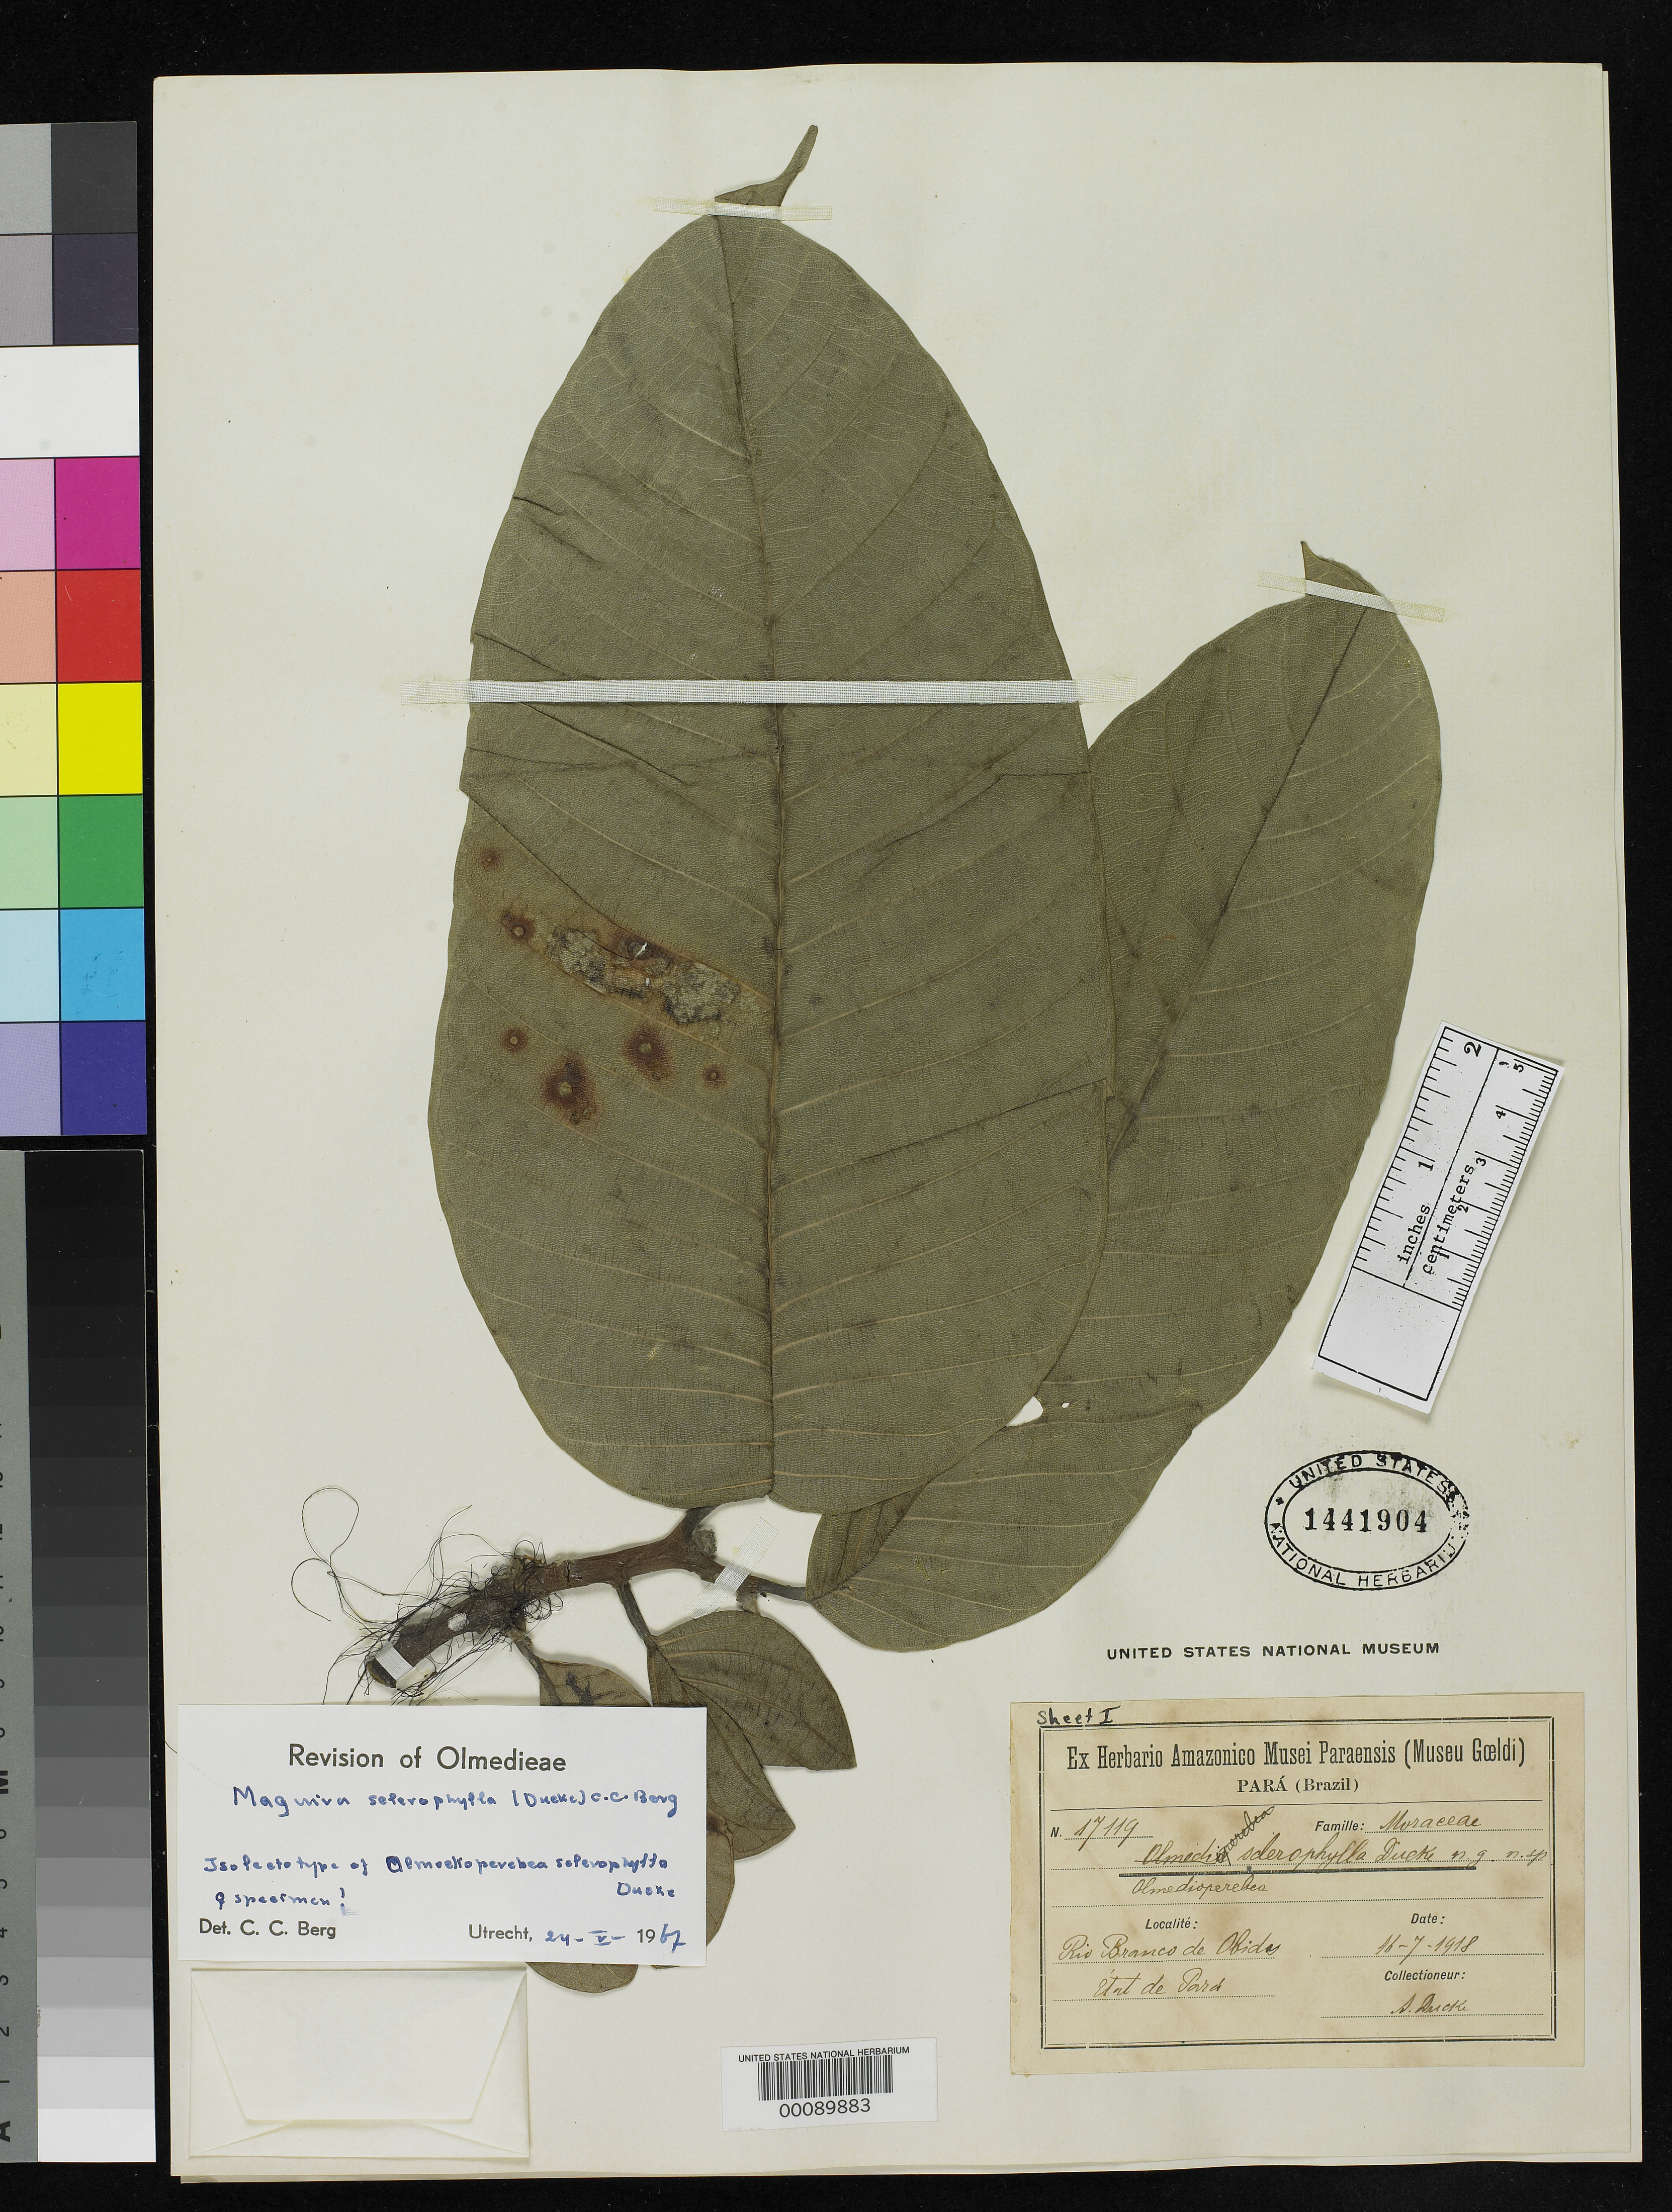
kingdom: Plantae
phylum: Tracheophyta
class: Magnoliopsida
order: Rosales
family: Moraceae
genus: Olmedioperebea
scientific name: Olmedioperebea sclerophylla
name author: Ducke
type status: Isolectotype; Isosyntype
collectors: A. Ducke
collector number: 17119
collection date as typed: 16 Jul 1918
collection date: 1918-07-16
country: Brazil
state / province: Pará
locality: Rio Branco de Obidos.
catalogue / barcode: US 1441904